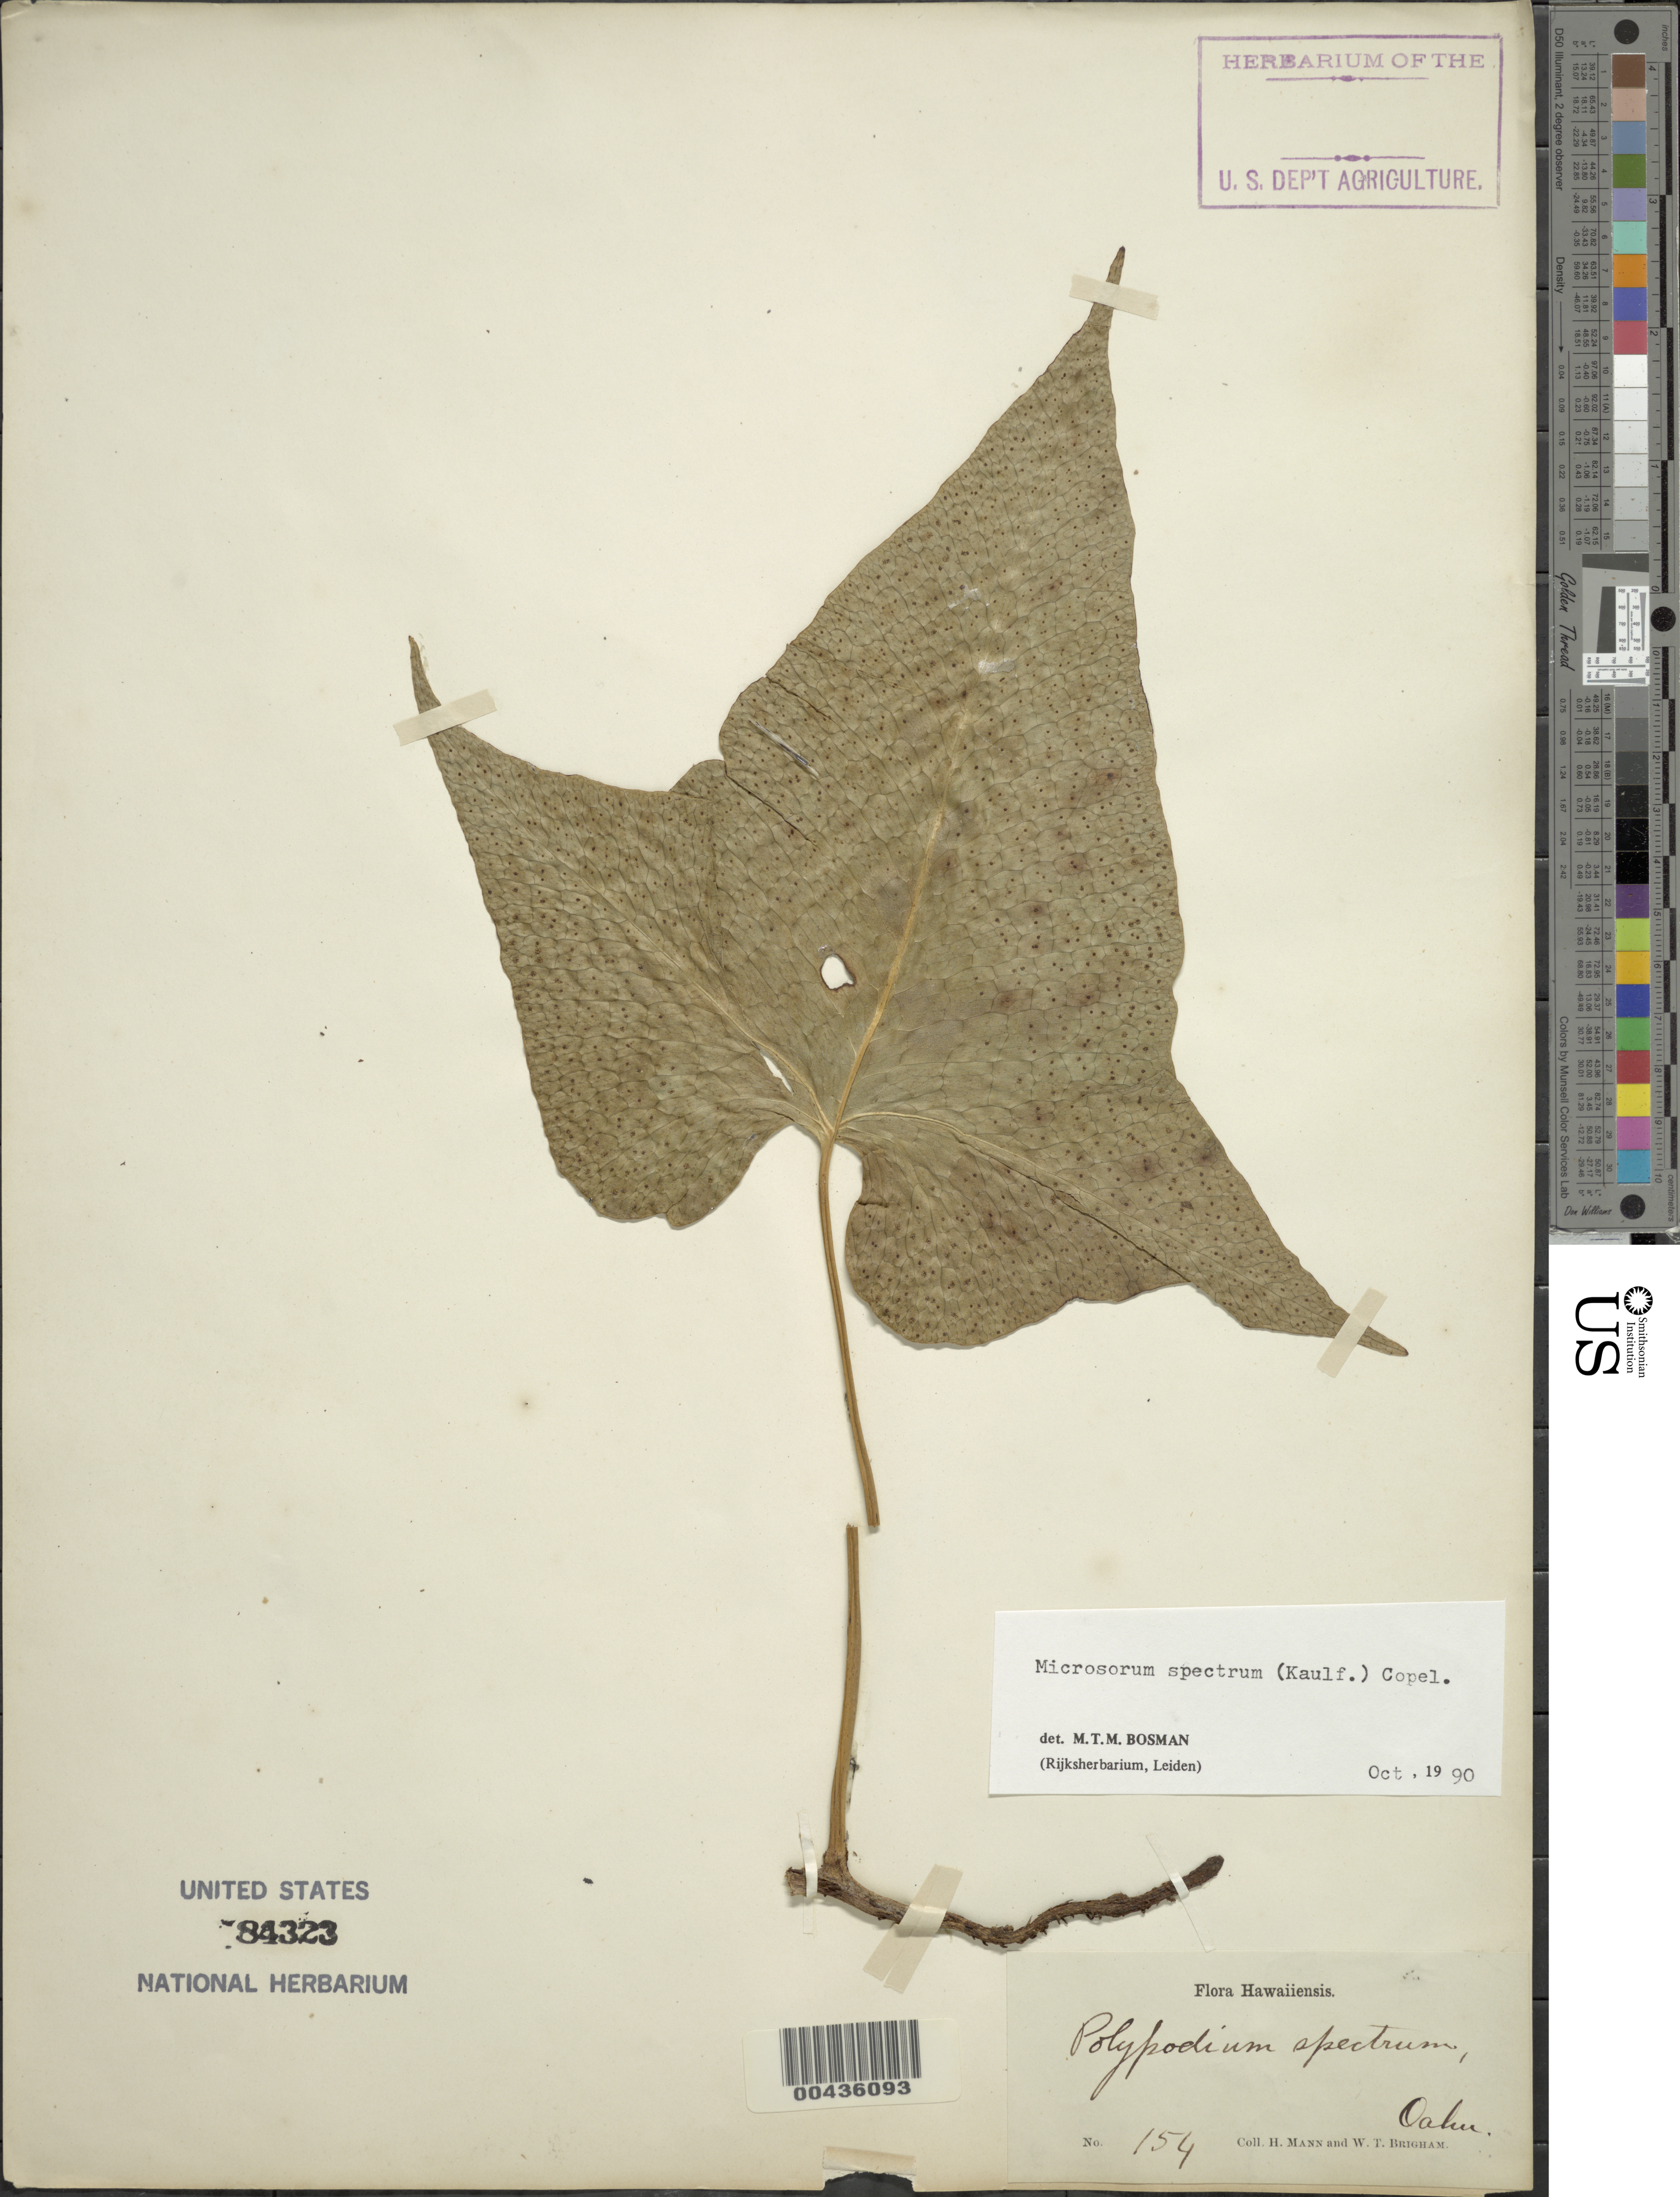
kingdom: Plantae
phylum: Tracheophyta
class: Polypodiopsida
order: Polypodiales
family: Polypodiaceae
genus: Microsorum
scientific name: Microsorum spectrum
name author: (Kaulf.) Copel.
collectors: H. Mann & W. T. Brigham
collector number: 154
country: United States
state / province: Hawaii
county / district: Honolulu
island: Oahu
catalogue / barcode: US 84323